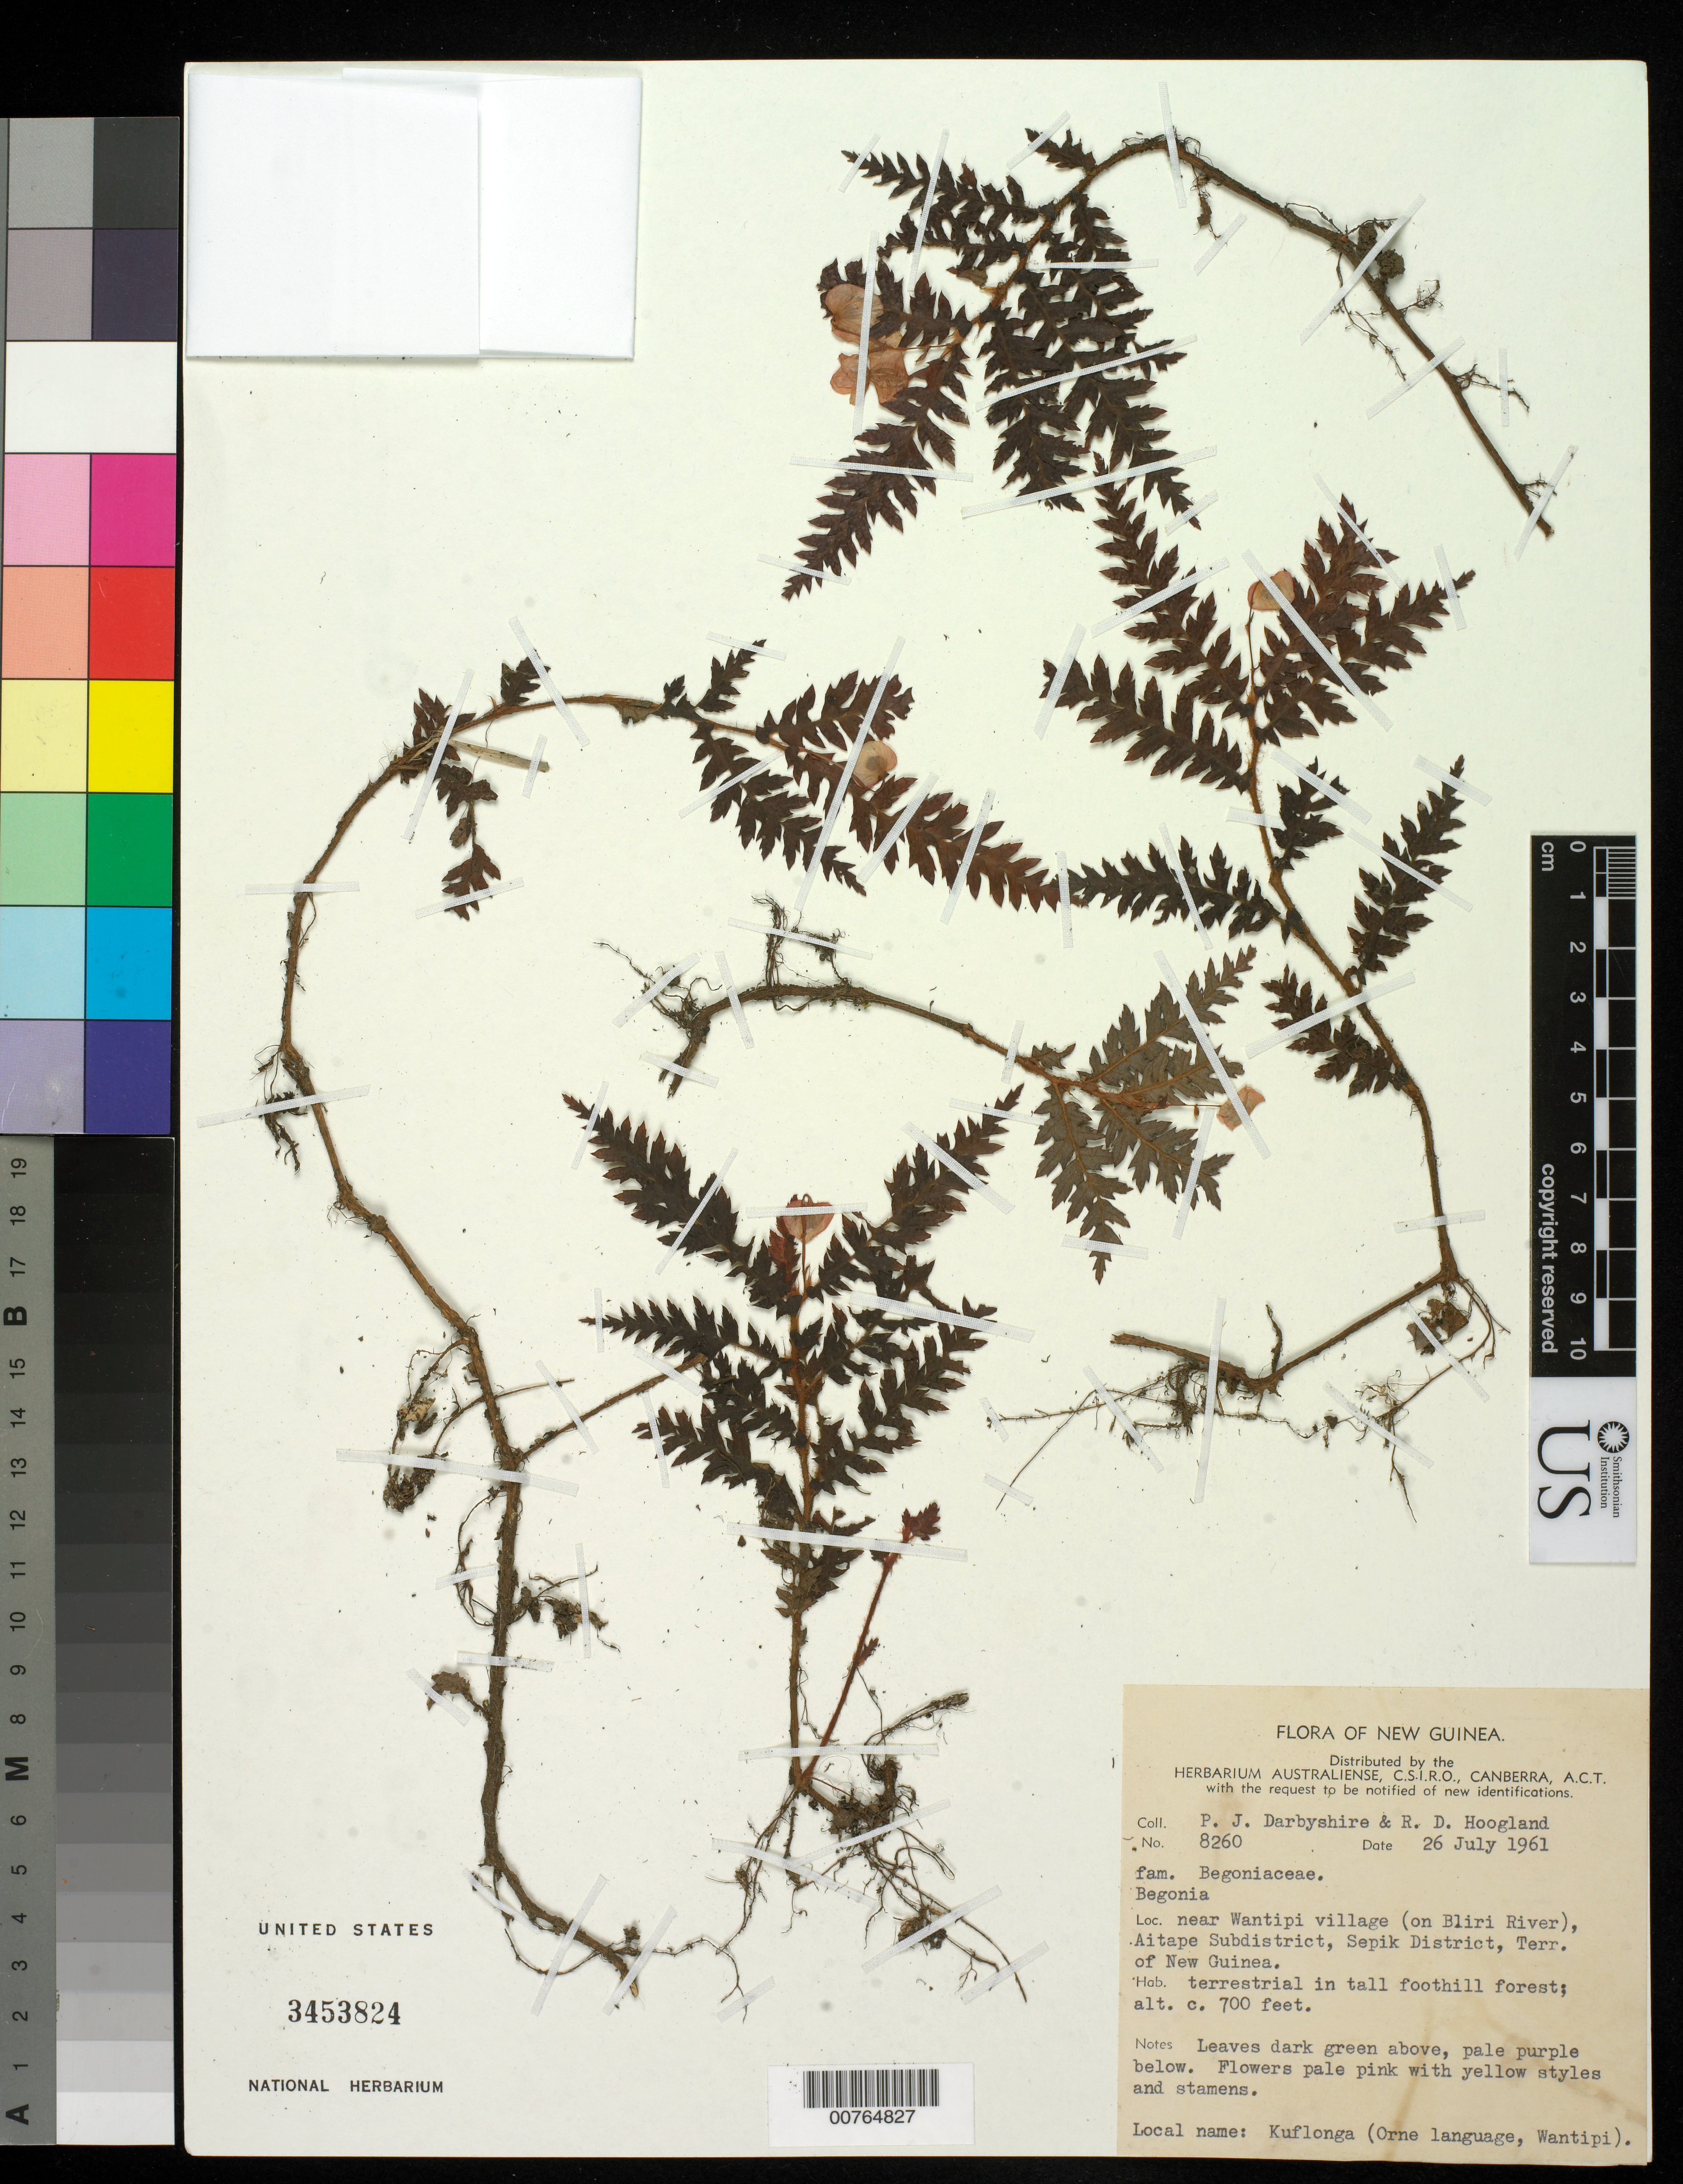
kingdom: Plantae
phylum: Tracheophyta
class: Magnoliopsida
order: Cucurbitales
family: Begoniaceae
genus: Begonia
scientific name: Begonia sp.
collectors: P. Darbyshire & R. D. Hoogland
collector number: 8260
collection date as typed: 26 Jul 1961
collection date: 1961-07-26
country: Papua New Guinea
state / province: Sepik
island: New Guinea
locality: Near Wantipi Village on Bliri River.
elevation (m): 213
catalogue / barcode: US 3453824